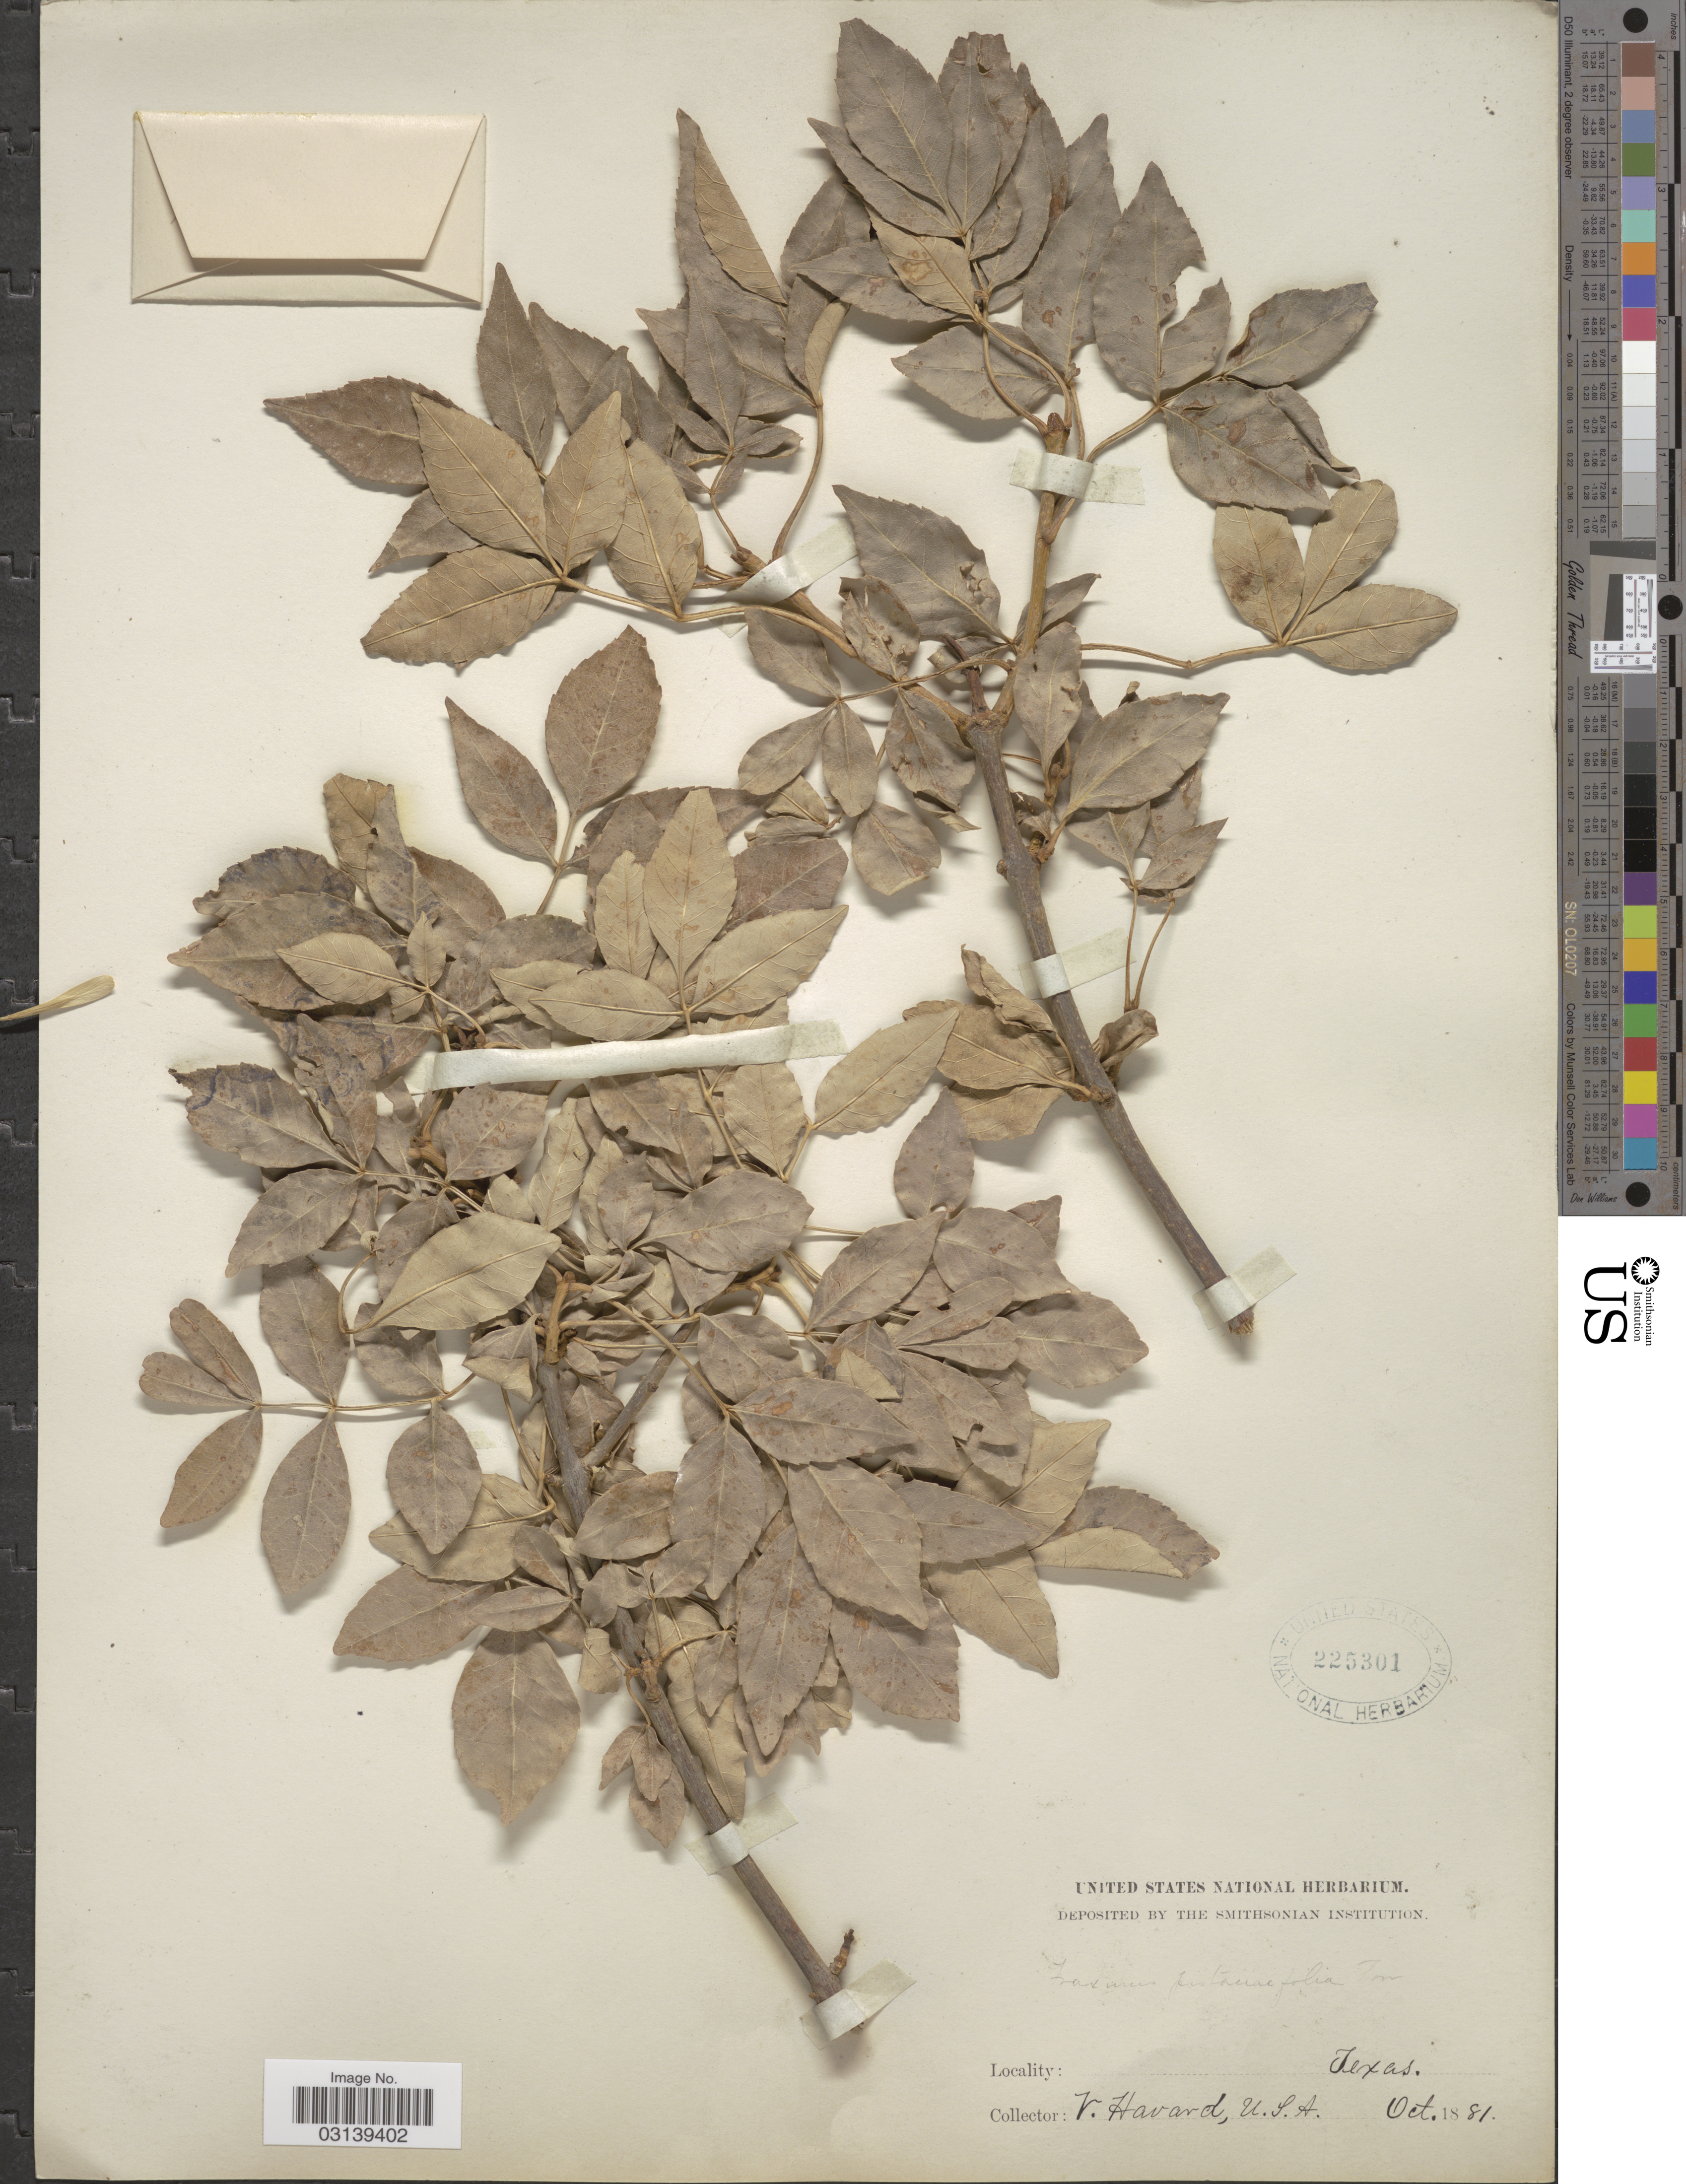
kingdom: Plantae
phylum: Tracheophyta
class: Magnoliopsida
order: Lamiales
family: Oleaceae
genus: Fraxinus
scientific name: Fraxinus velutina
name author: Torr.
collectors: V. Havard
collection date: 1881-10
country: United States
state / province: Texas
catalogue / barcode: US 225301